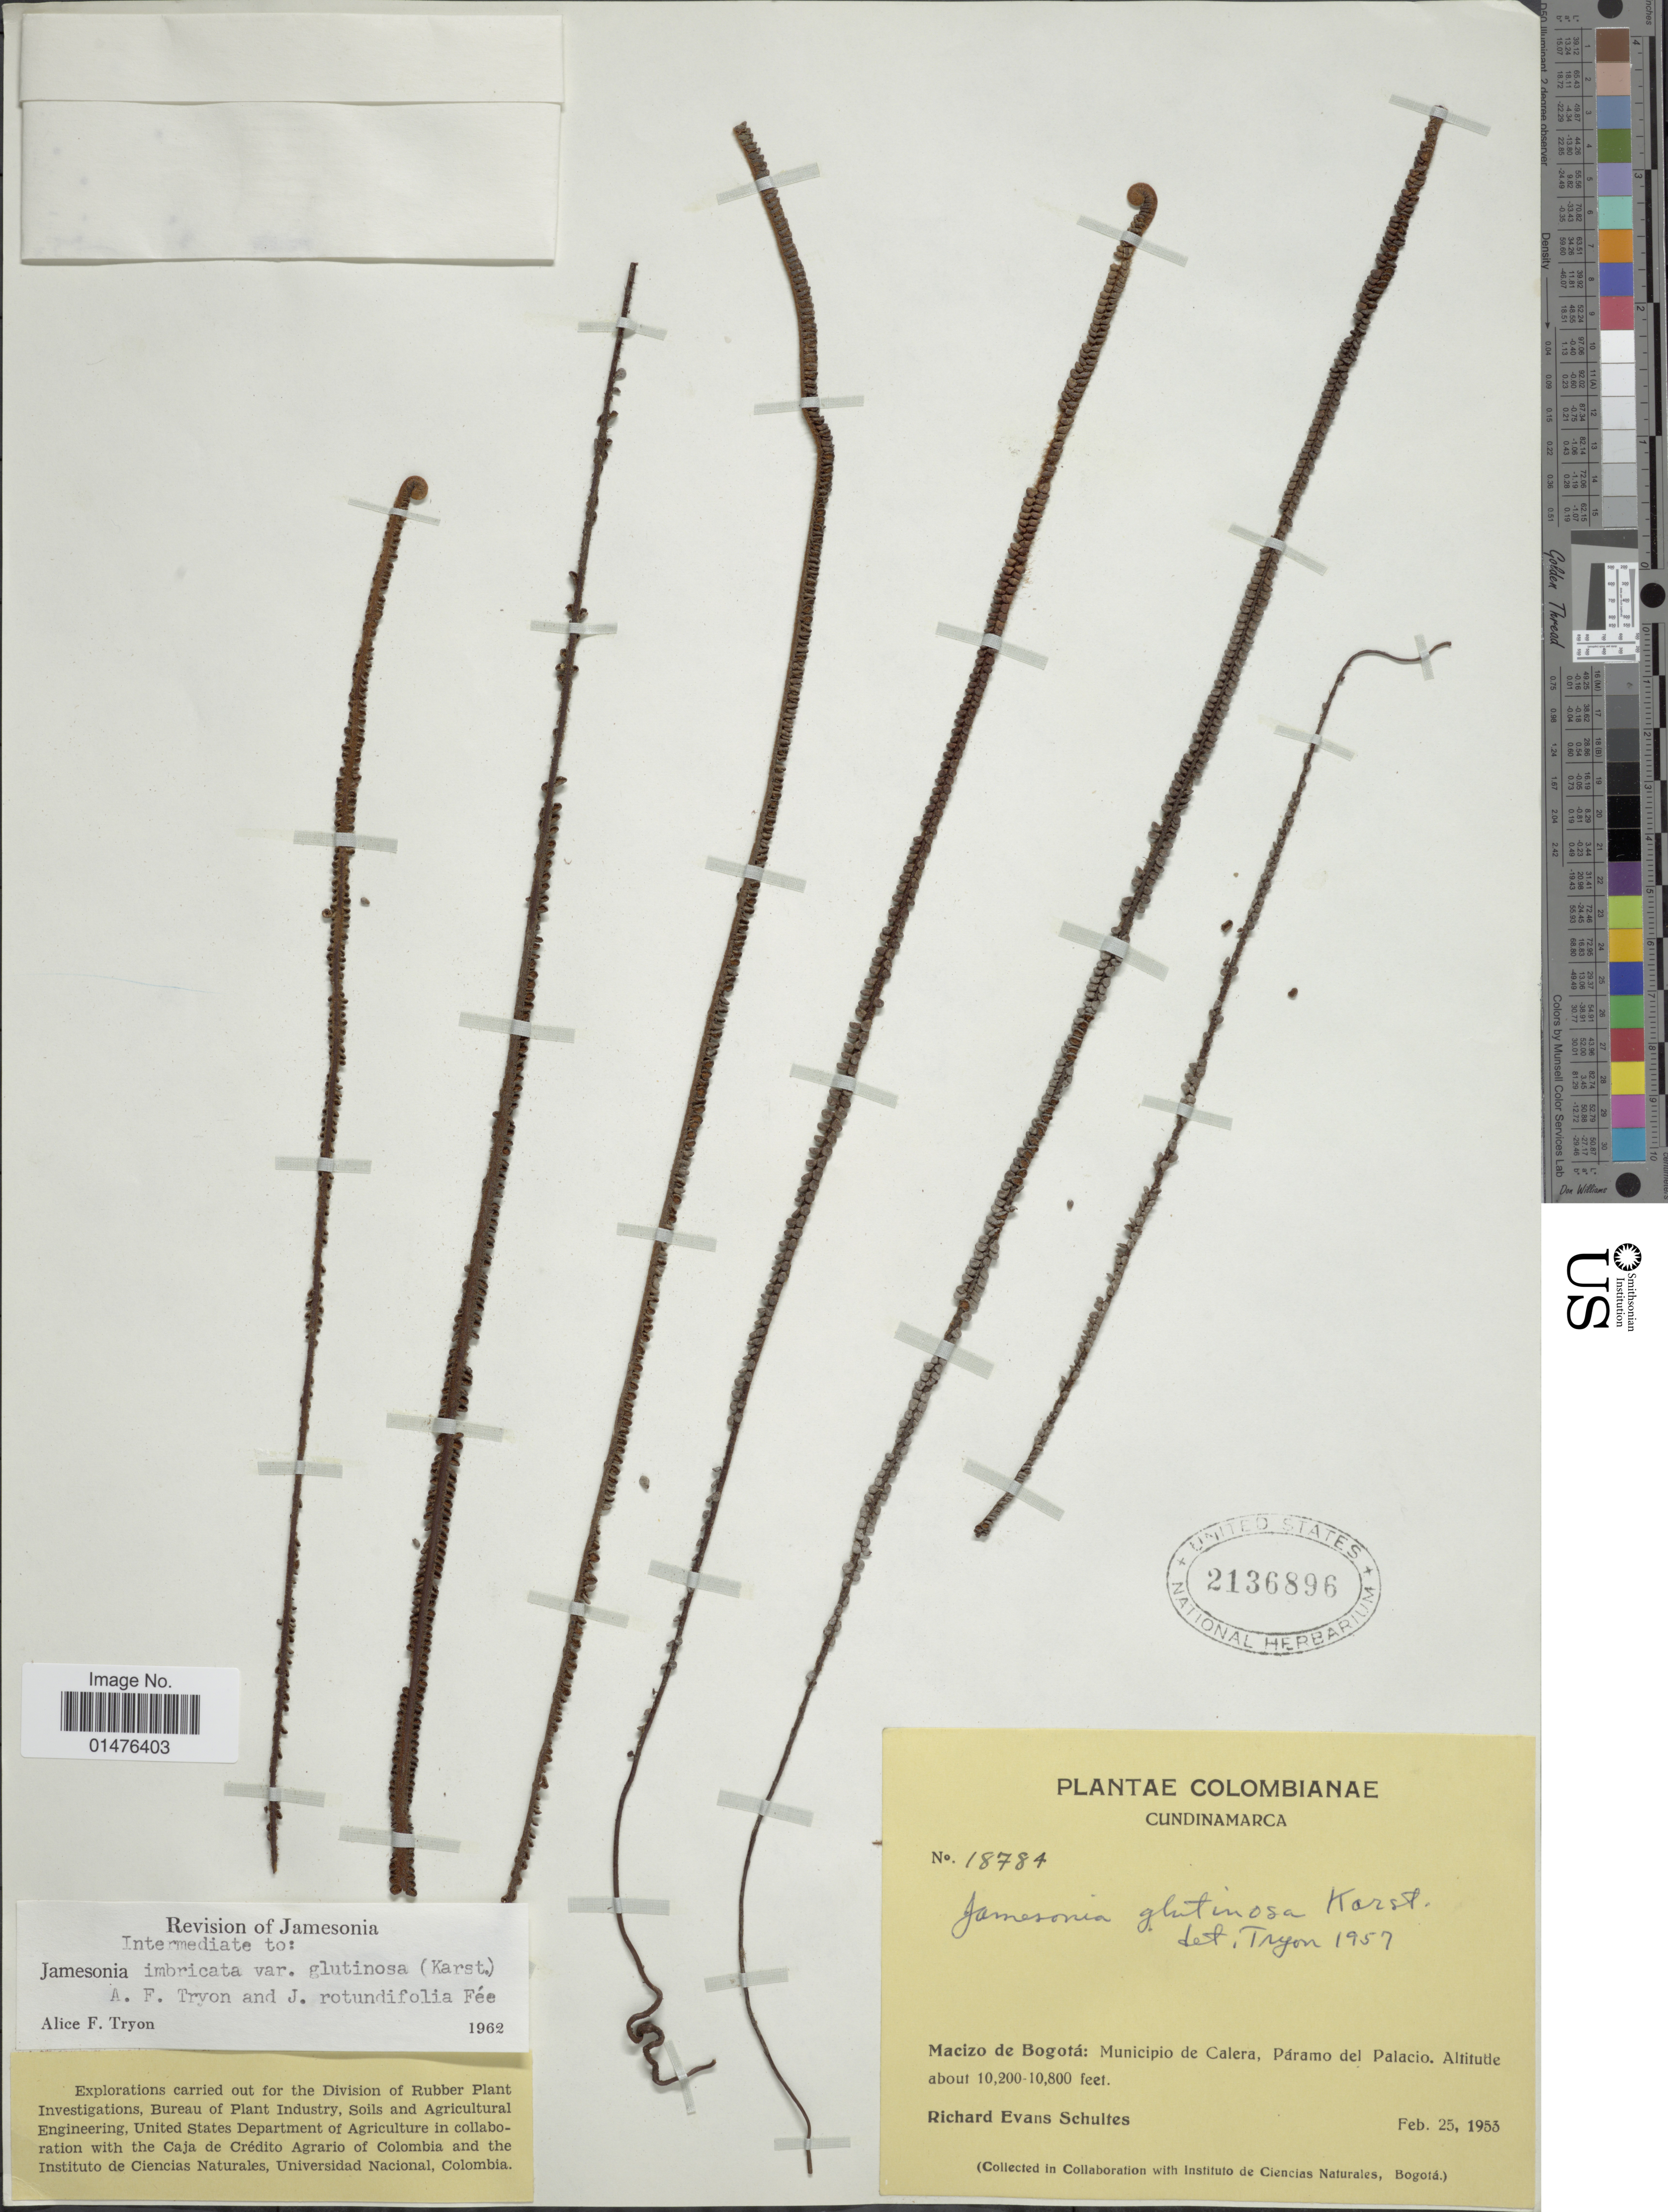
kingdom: Plantae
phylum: Tracheophyta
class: Polypodiopsida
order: Polypodiales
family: Pteridaceae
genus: Jamesonia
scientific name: Jamesonia imbricata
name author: (Sw.) Hook. & Grev.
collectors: R. E. Schultes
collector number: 18784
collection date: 1933-02-25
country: Colombia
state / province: Cundinamarca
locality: Macizo de Bogatá: Muncipio de Calera, Páramo del Palacio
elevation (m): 3109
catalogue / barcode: US 2136896